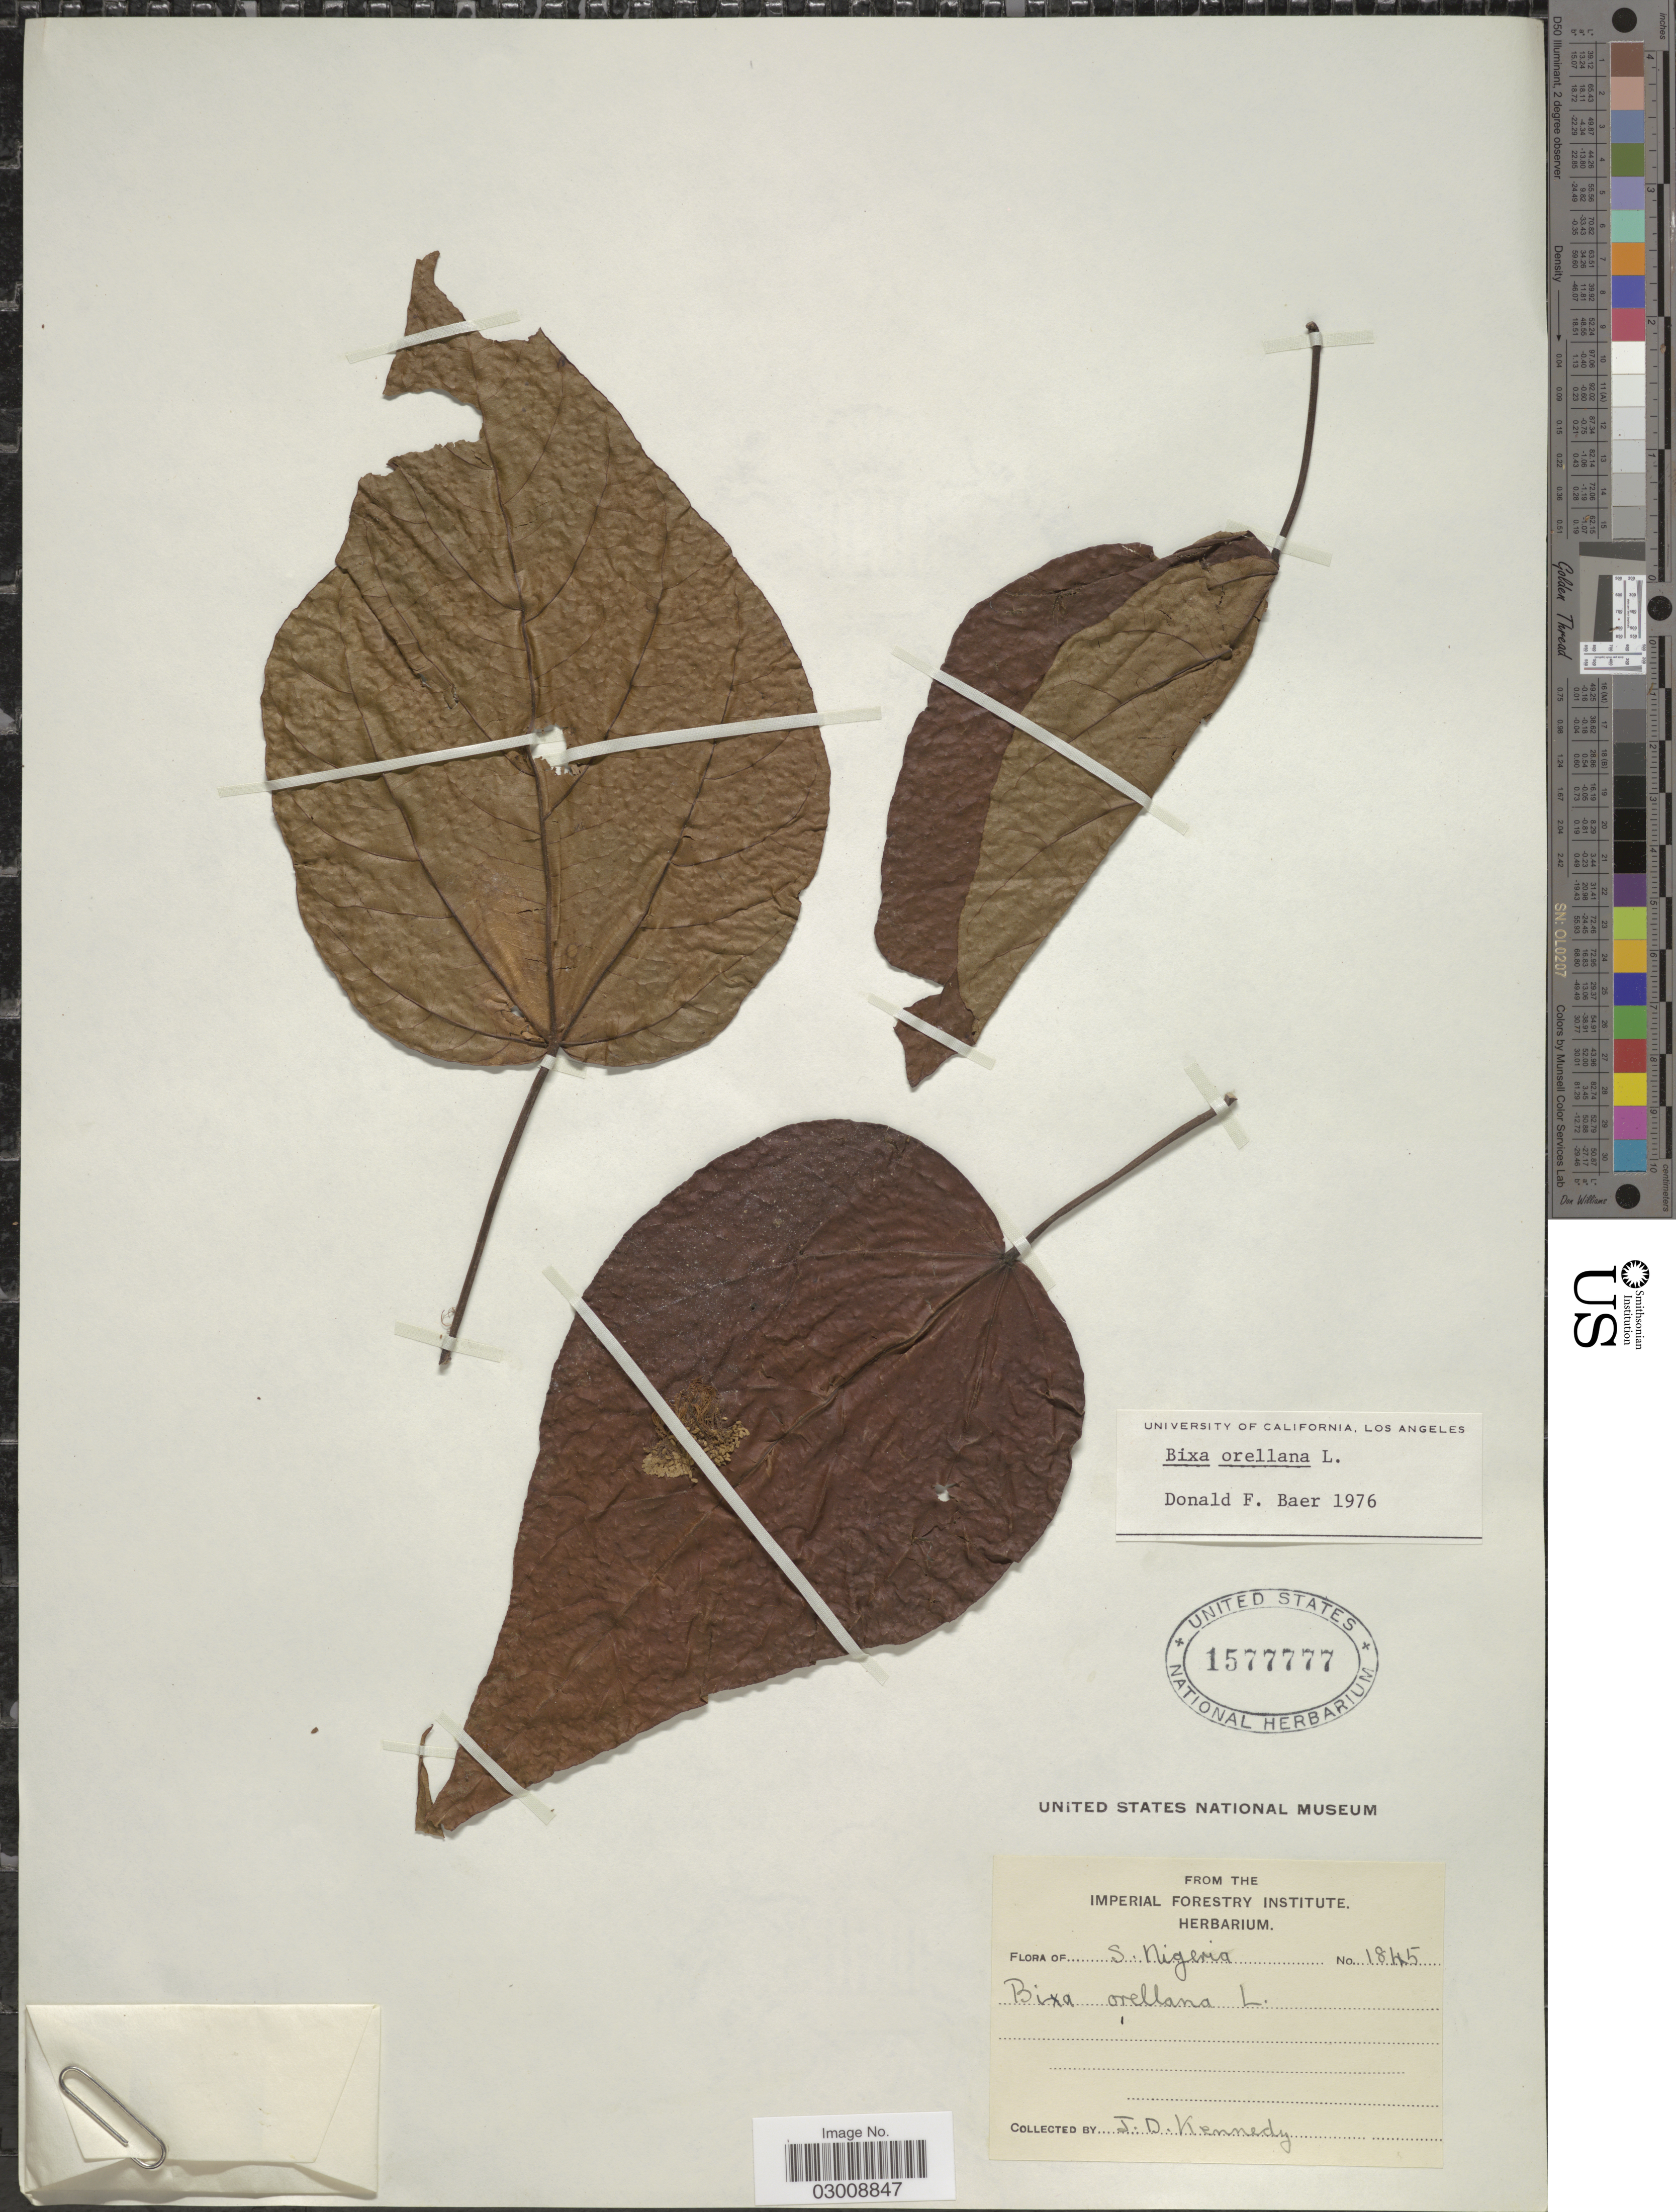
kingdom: Plantae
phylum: Tracheophyta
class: Magnoliopsida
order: Malvales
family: Bixaceae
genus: Bixa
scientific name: Bixa orellana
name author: L.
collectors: J. D. Kennedy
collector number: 1845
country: Nigeria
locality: S. Nigeria.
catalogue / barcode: US 1577777